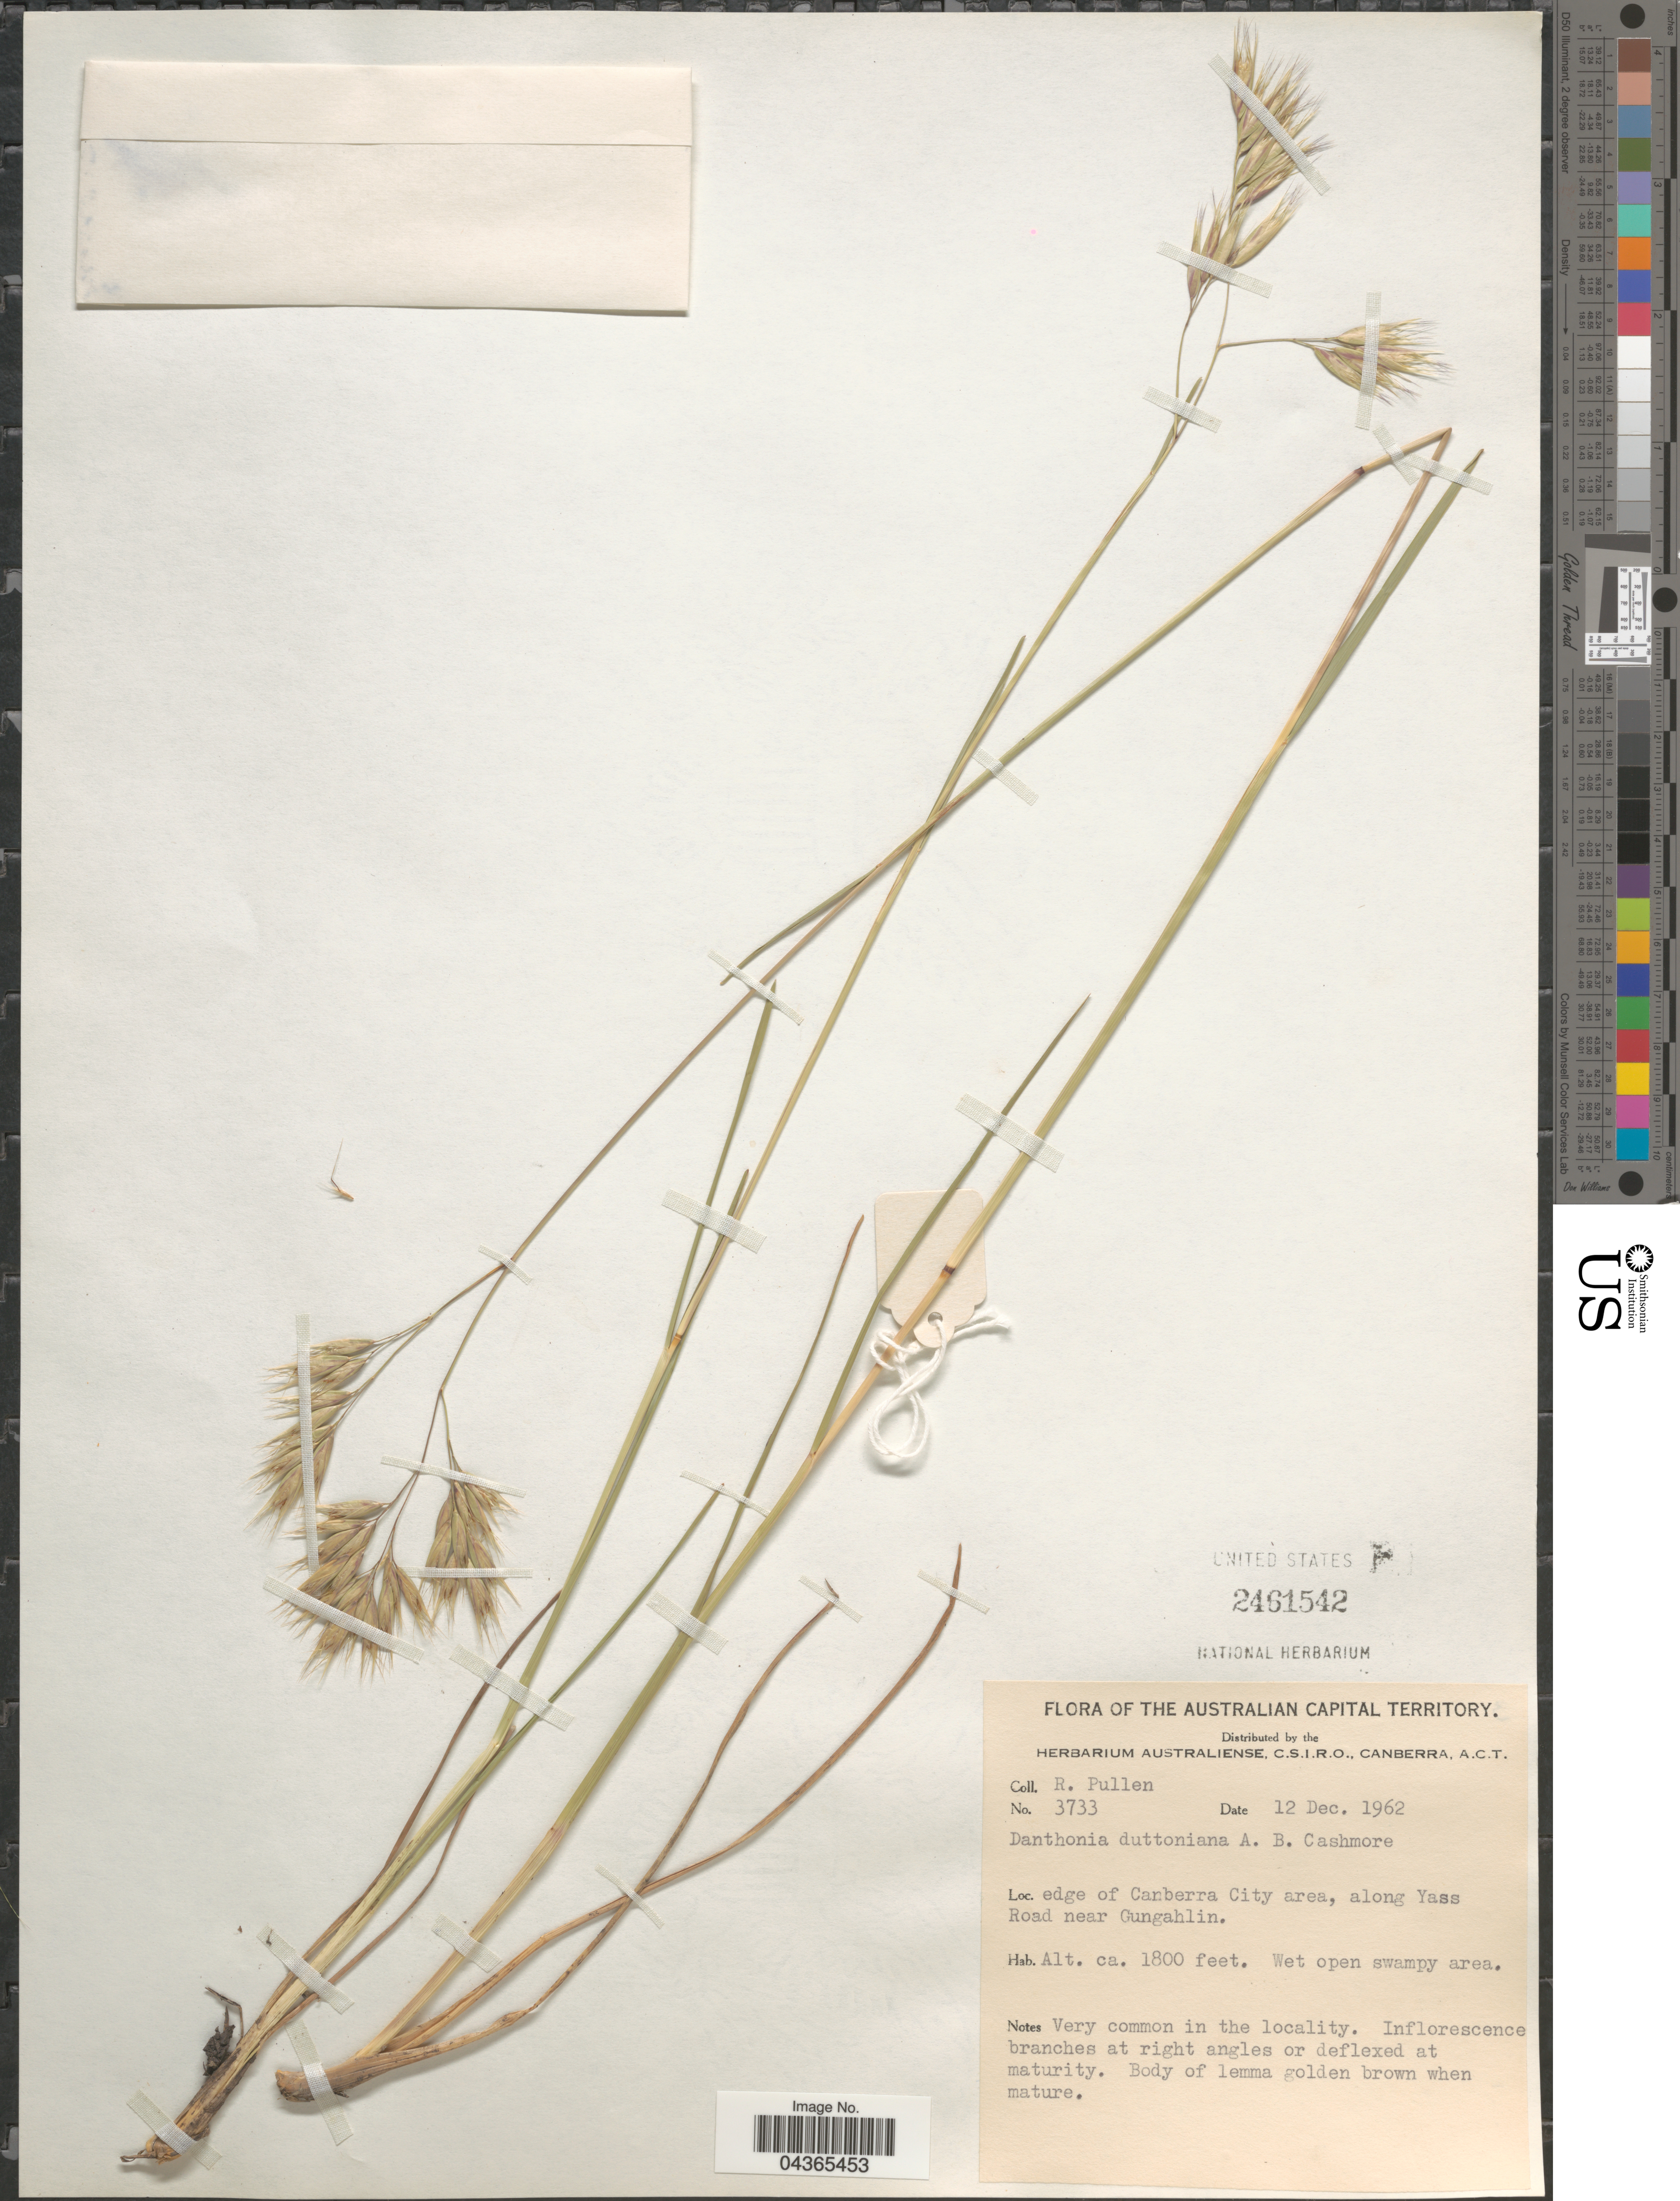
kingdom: Plantae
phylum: Tracheophyta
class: Liliopsida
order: Poales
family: Poaceae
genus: Rytidosperma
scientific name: Rytidosperma duttonianum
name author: (Cashmore) Connor & Edgar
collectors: R. Pullen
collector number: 3733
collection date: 1962-12-12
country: Australia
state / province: Australian Capital Territory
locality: Australian Capital Territory. Edge of Canberra City area, along Yass Road near Gungahlin.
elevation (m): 549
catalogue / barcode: US 2461542